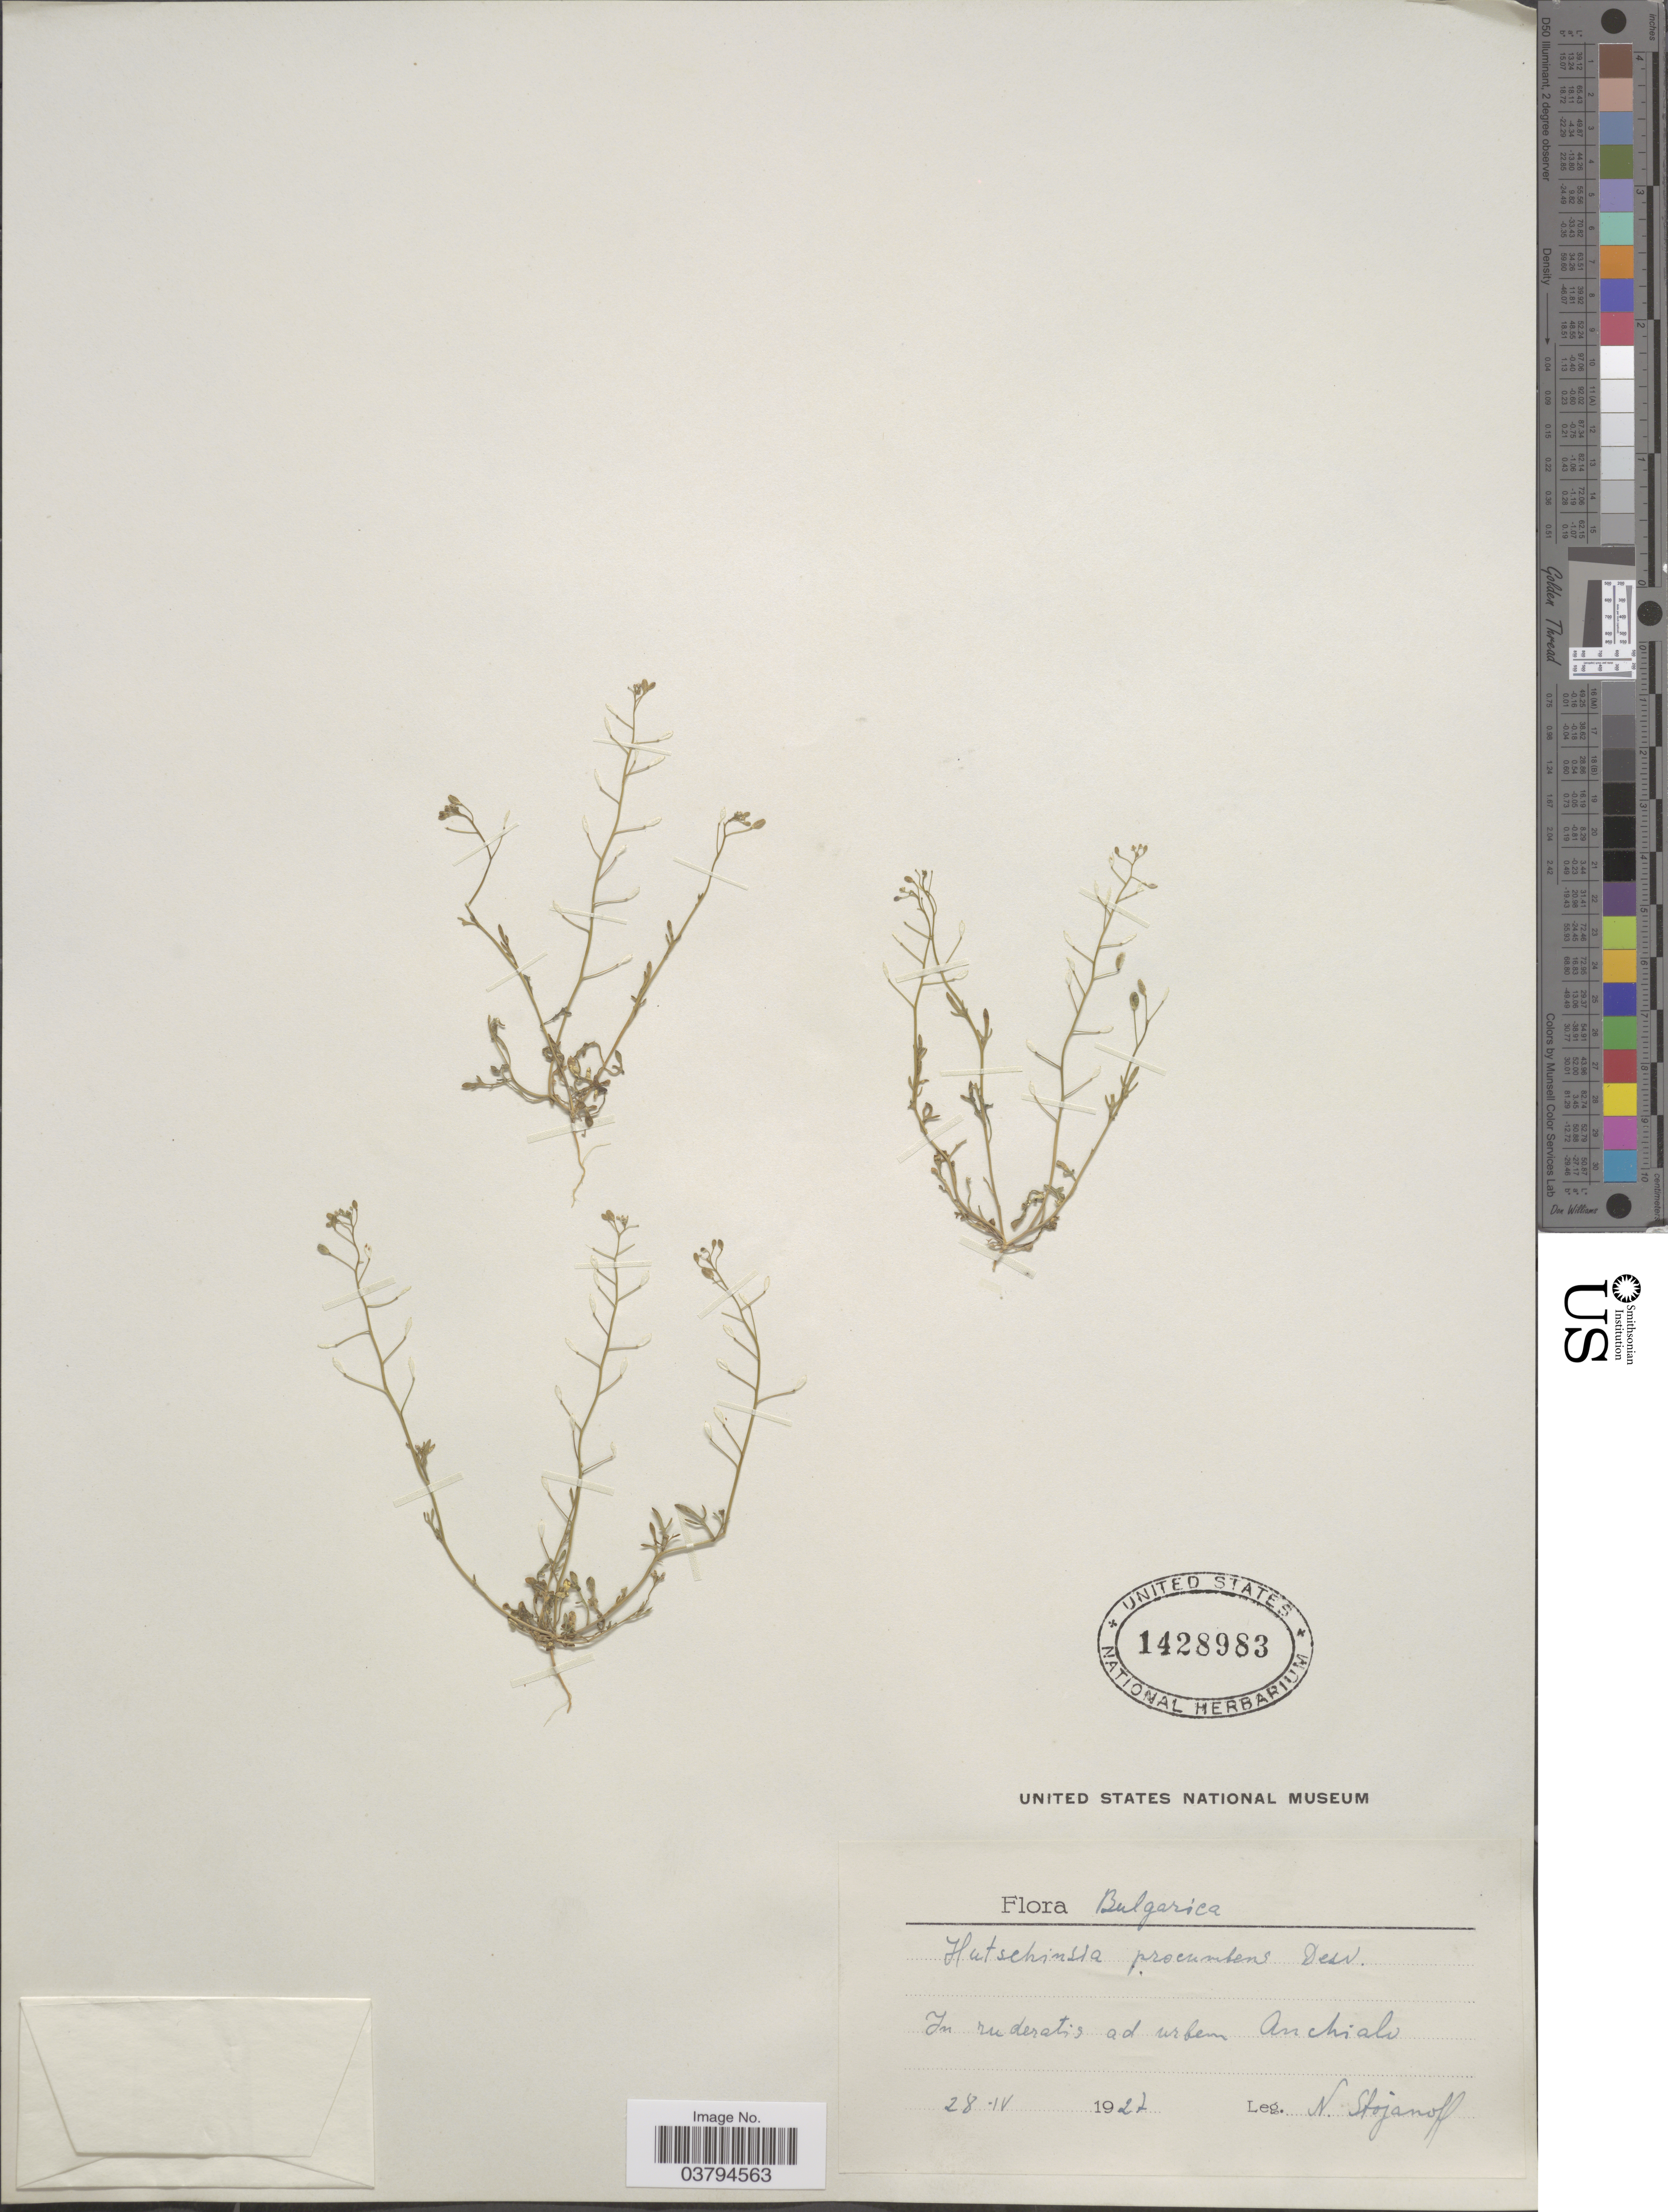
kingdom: Plantae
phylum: Tracheophyta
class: Magnoliopsida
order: Brassicales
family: Brassicaceae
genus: Hutchinsia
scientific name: Hutchinsia procumbens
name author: (L.) Desv.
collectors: N. Stojanoff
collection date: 1927-04-28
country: Bulgaria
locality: In ruderatis ad urbem Anchialo.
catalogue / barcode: US 1428983